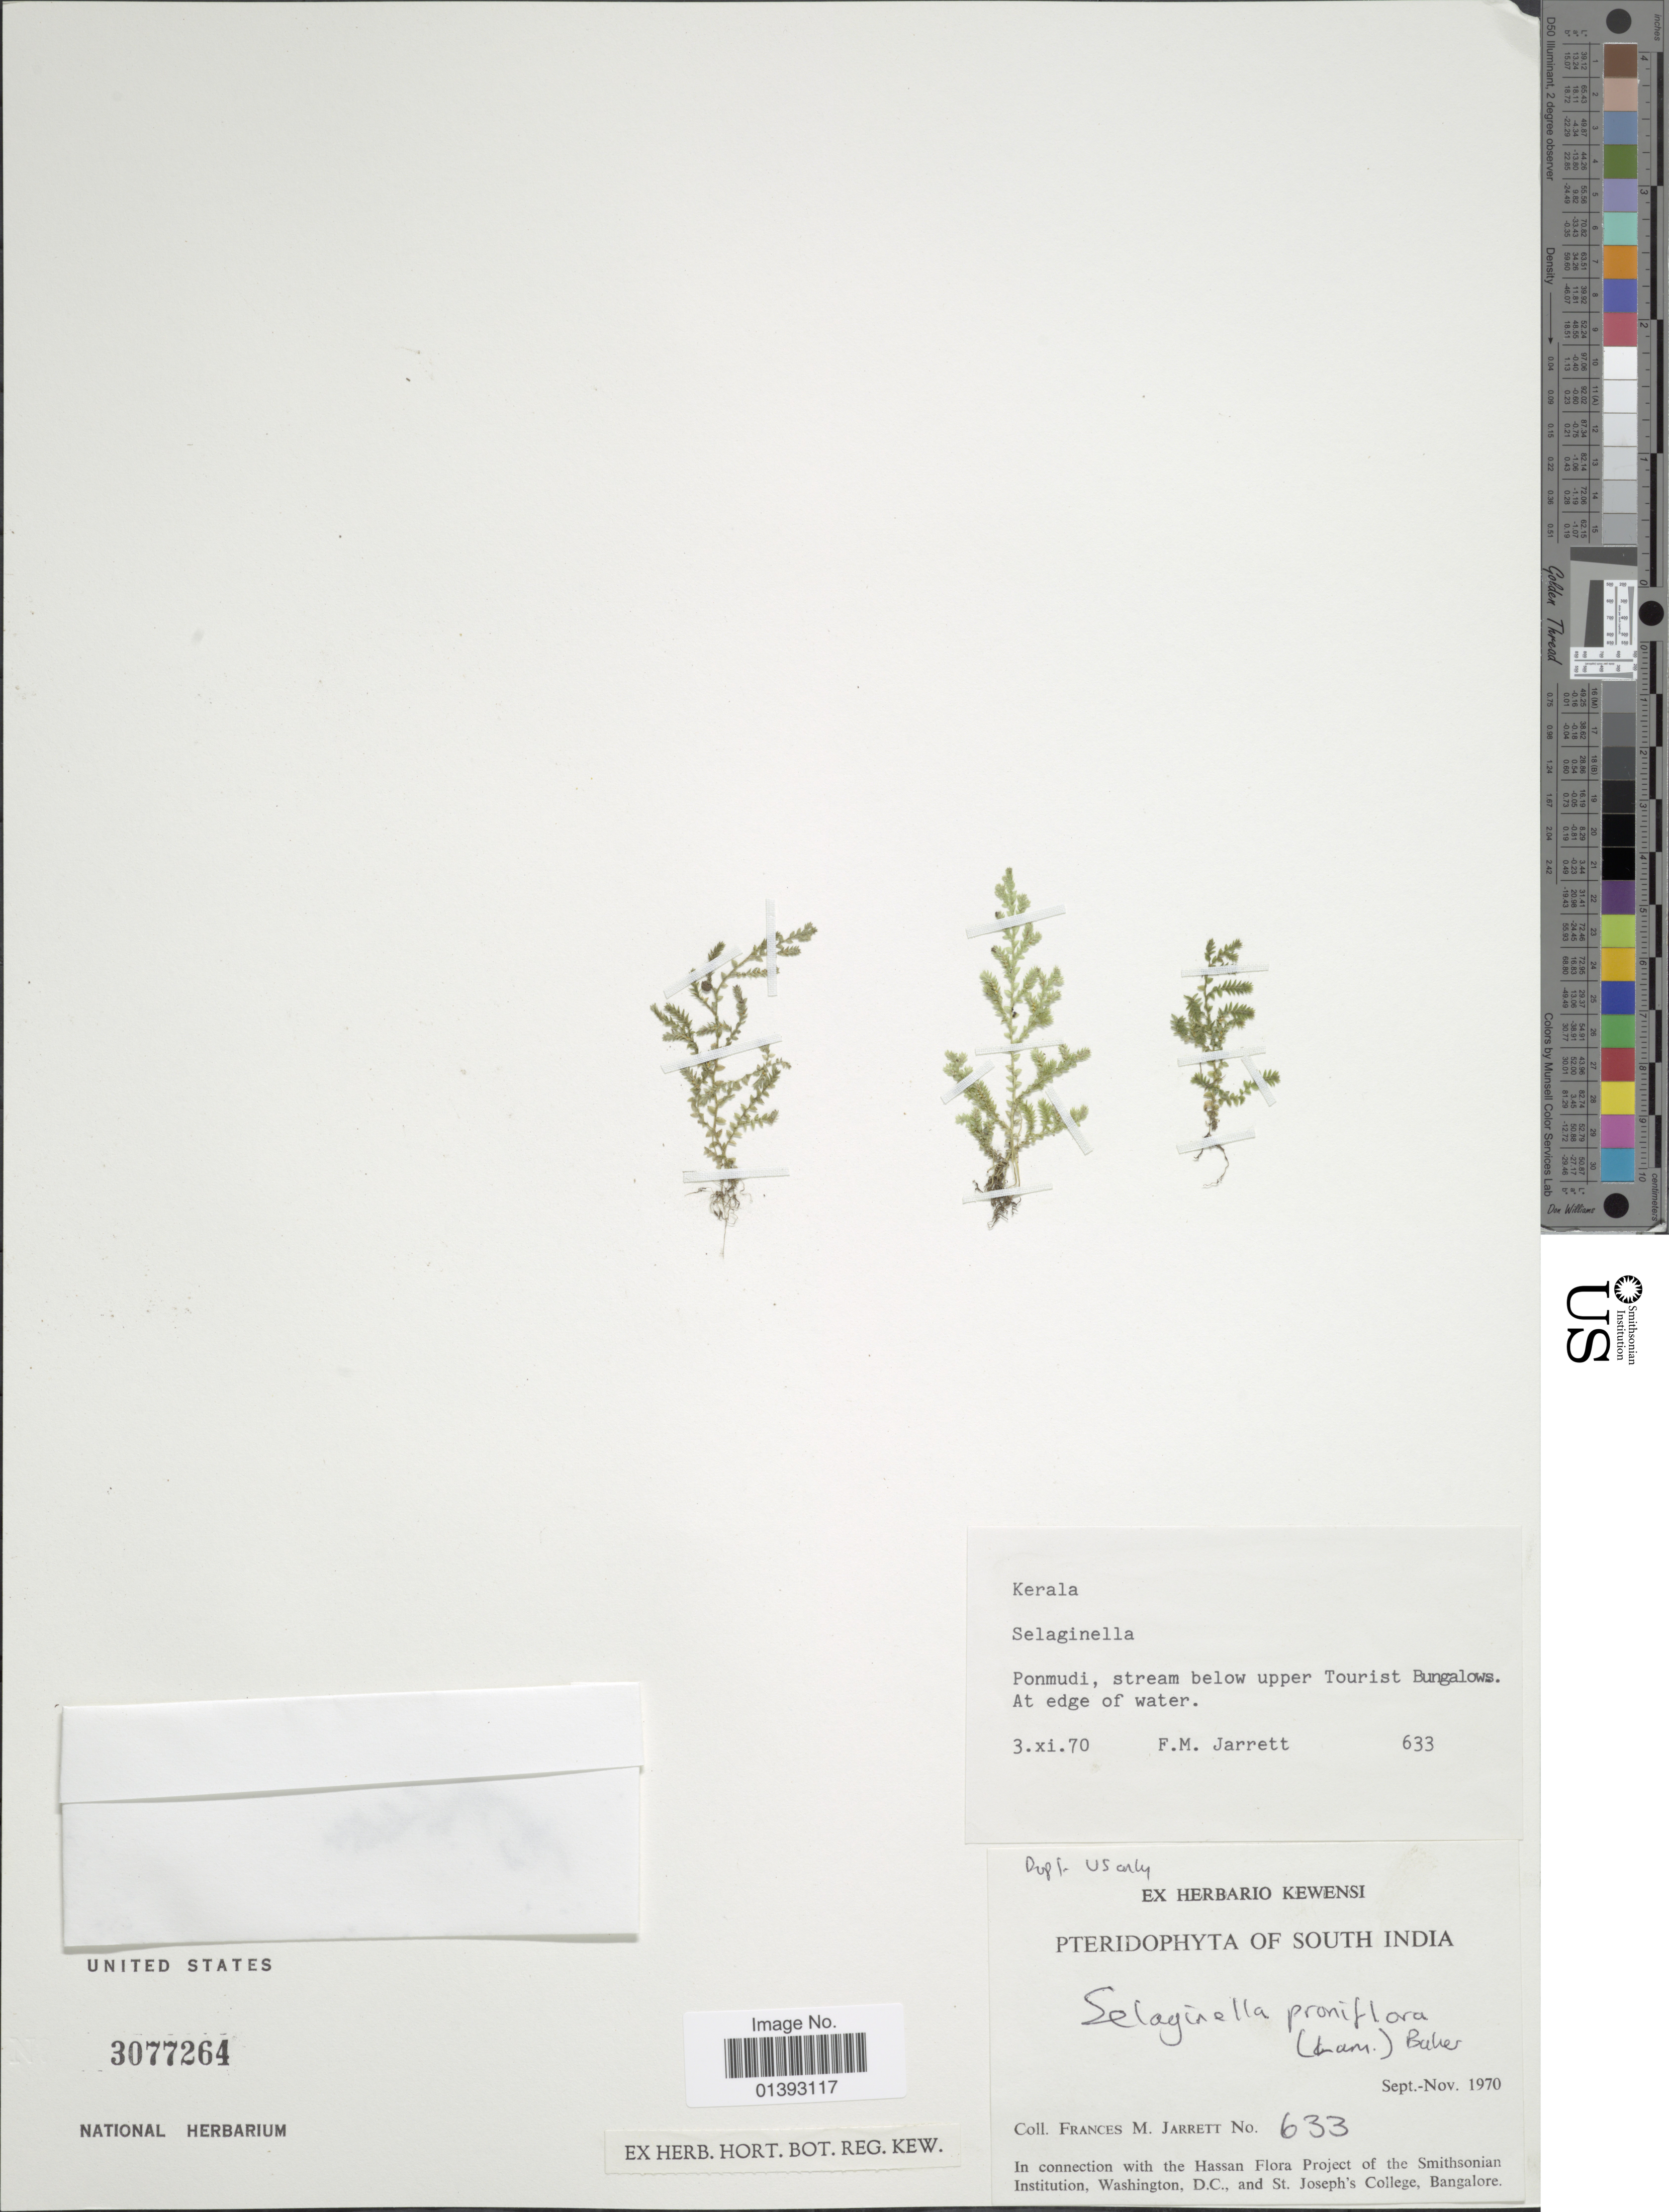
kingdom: Plantae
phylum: Tracheophyta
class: Lycopodiopsida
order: Selaginellales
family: Selaginellaceae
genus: Selaginella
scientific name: Selaginella proniflora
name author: (Lam.) Baker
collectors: F. M. Jarrett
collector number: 633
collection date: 1970-11-03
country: India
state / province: Kerala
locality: Ponmudi, stream below upper Tourist Bungalows at edge of water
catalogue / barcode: US 3077264